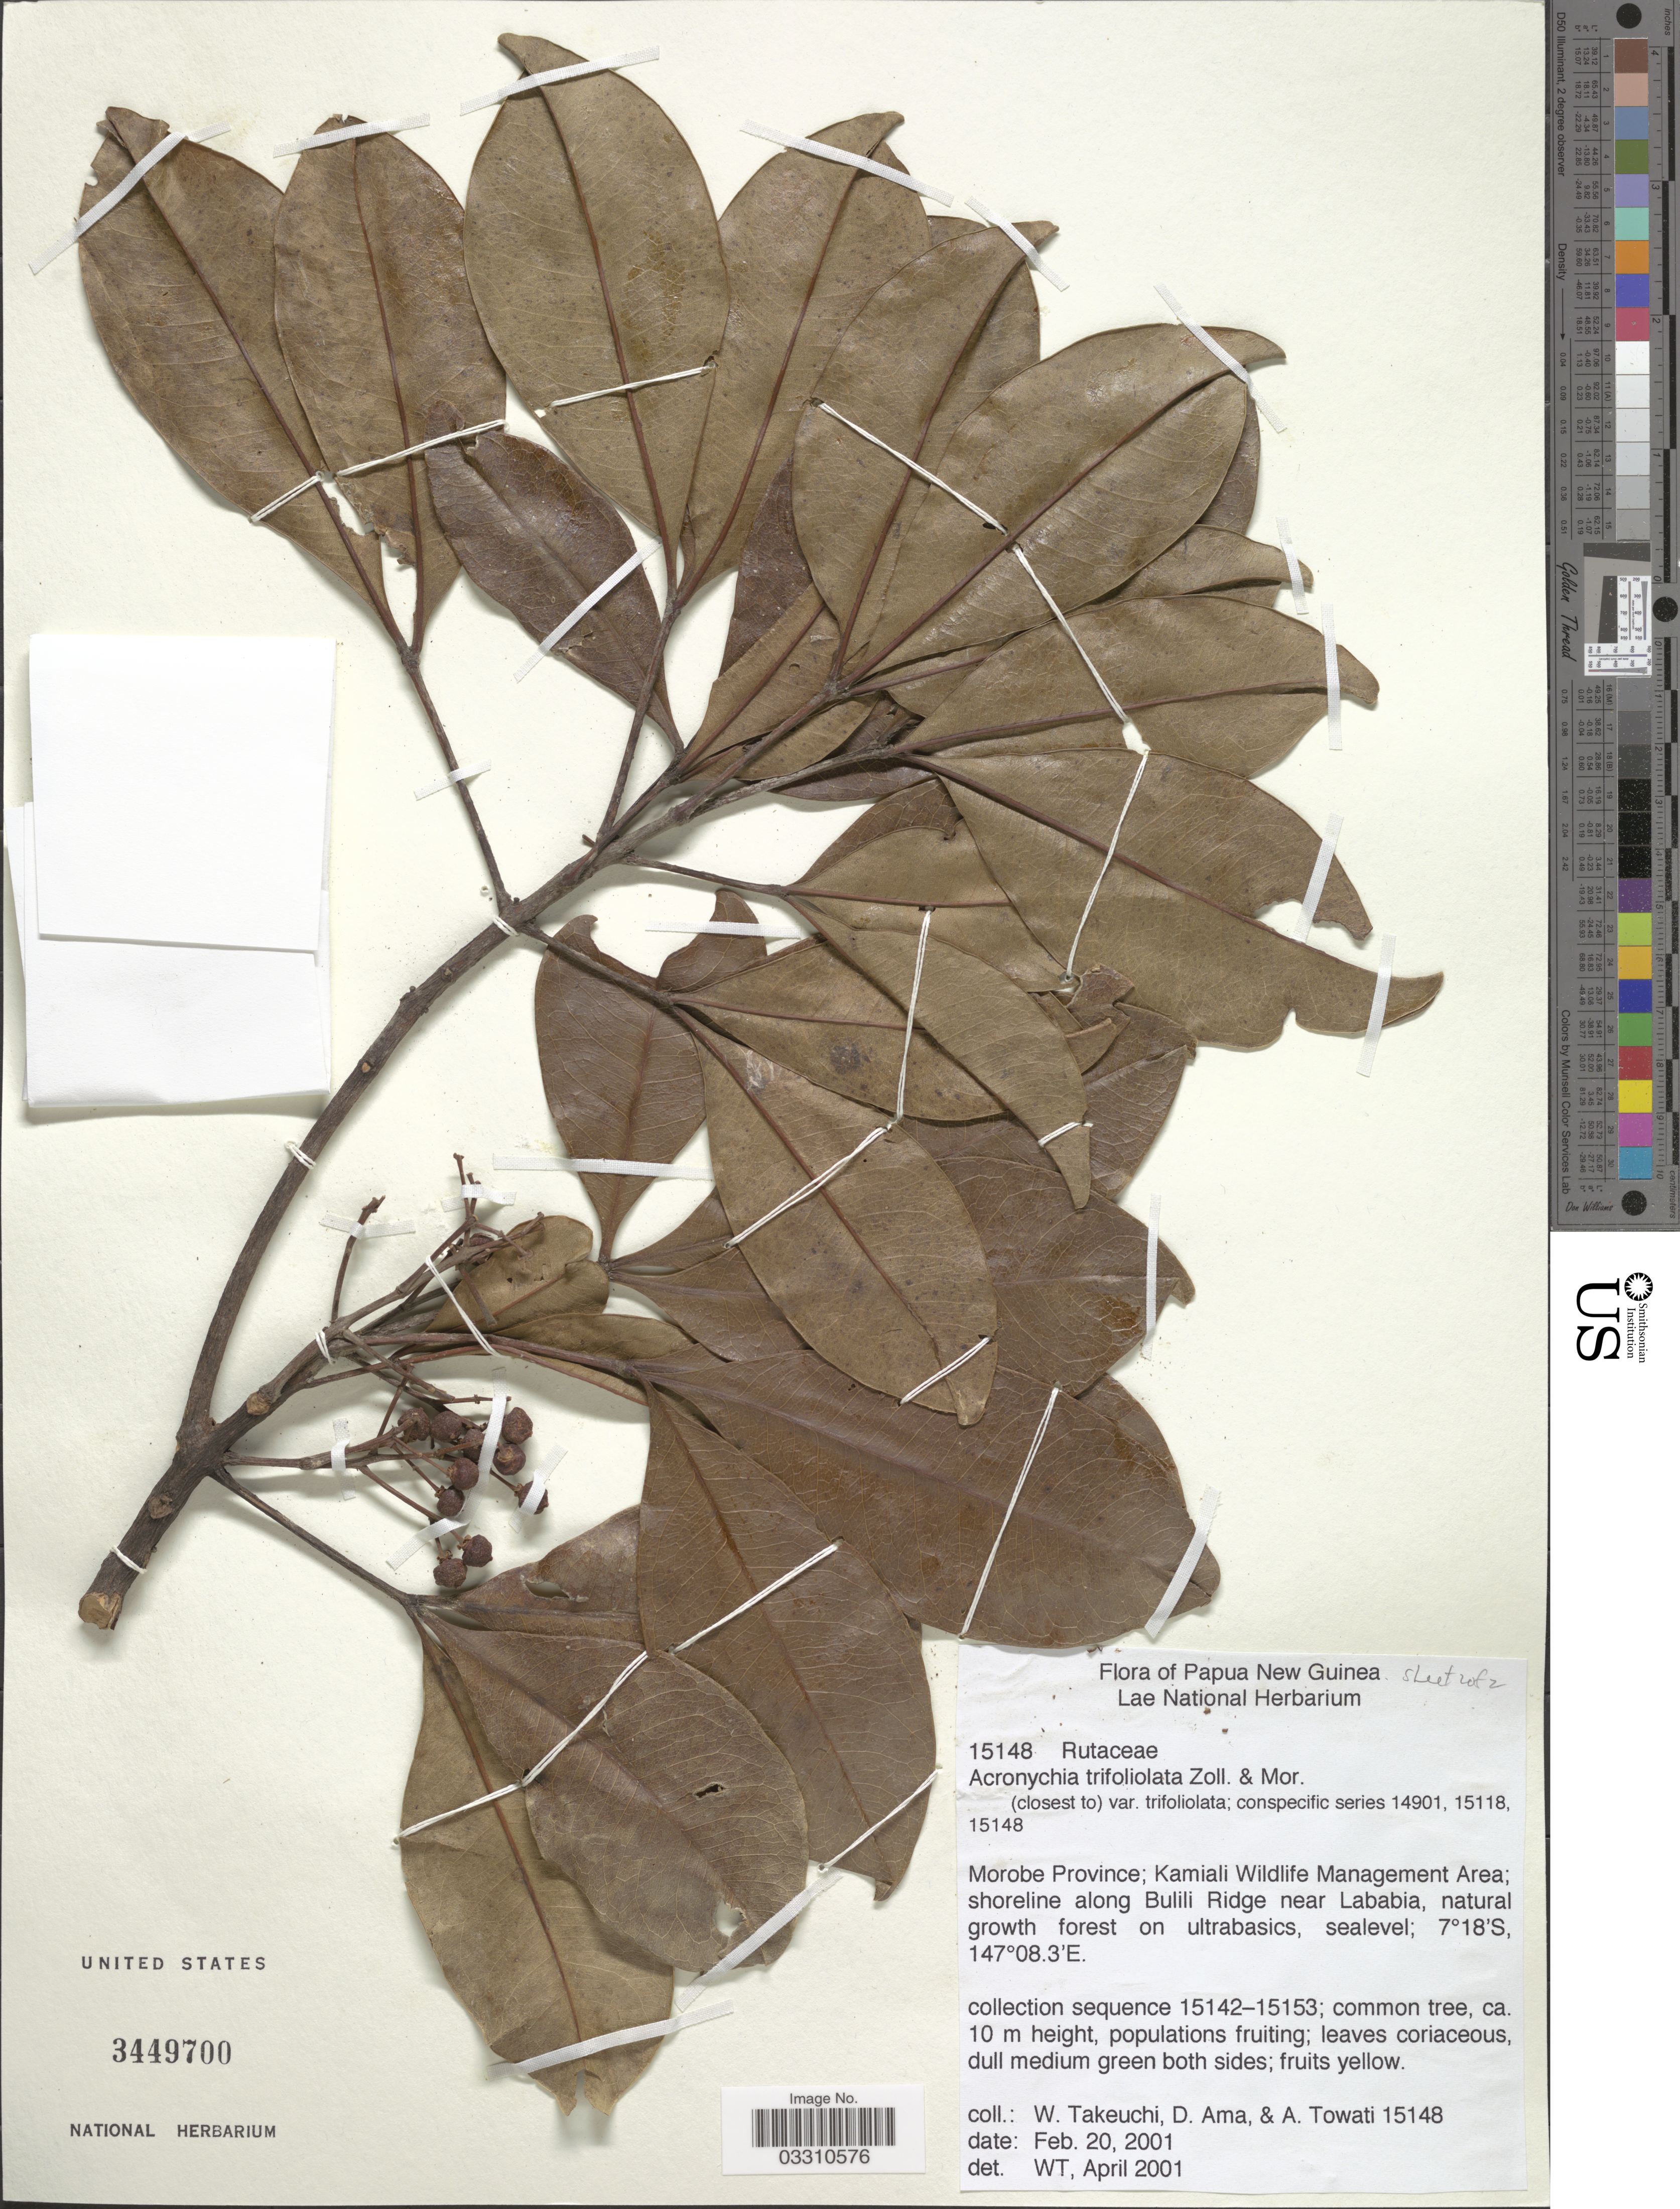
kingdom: Plantae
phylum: Tracheophyta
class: Magnoliopsida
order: Sapindales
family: Rutaceae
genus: Acronychia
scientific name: Acronychia trifoliolata var. trifoliolata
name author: Zoll. & Moritzi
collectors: W. Takeuchi, D. Ama & A. Towati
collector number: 15148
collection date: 2001-02-20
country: Papua New Guinea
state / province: Morobe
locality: Kamiali Wildlife Management Area; shoreline along Bulili Ridge near Lababia, natural growth forest on ultrabasics.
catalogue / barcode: US 3449700